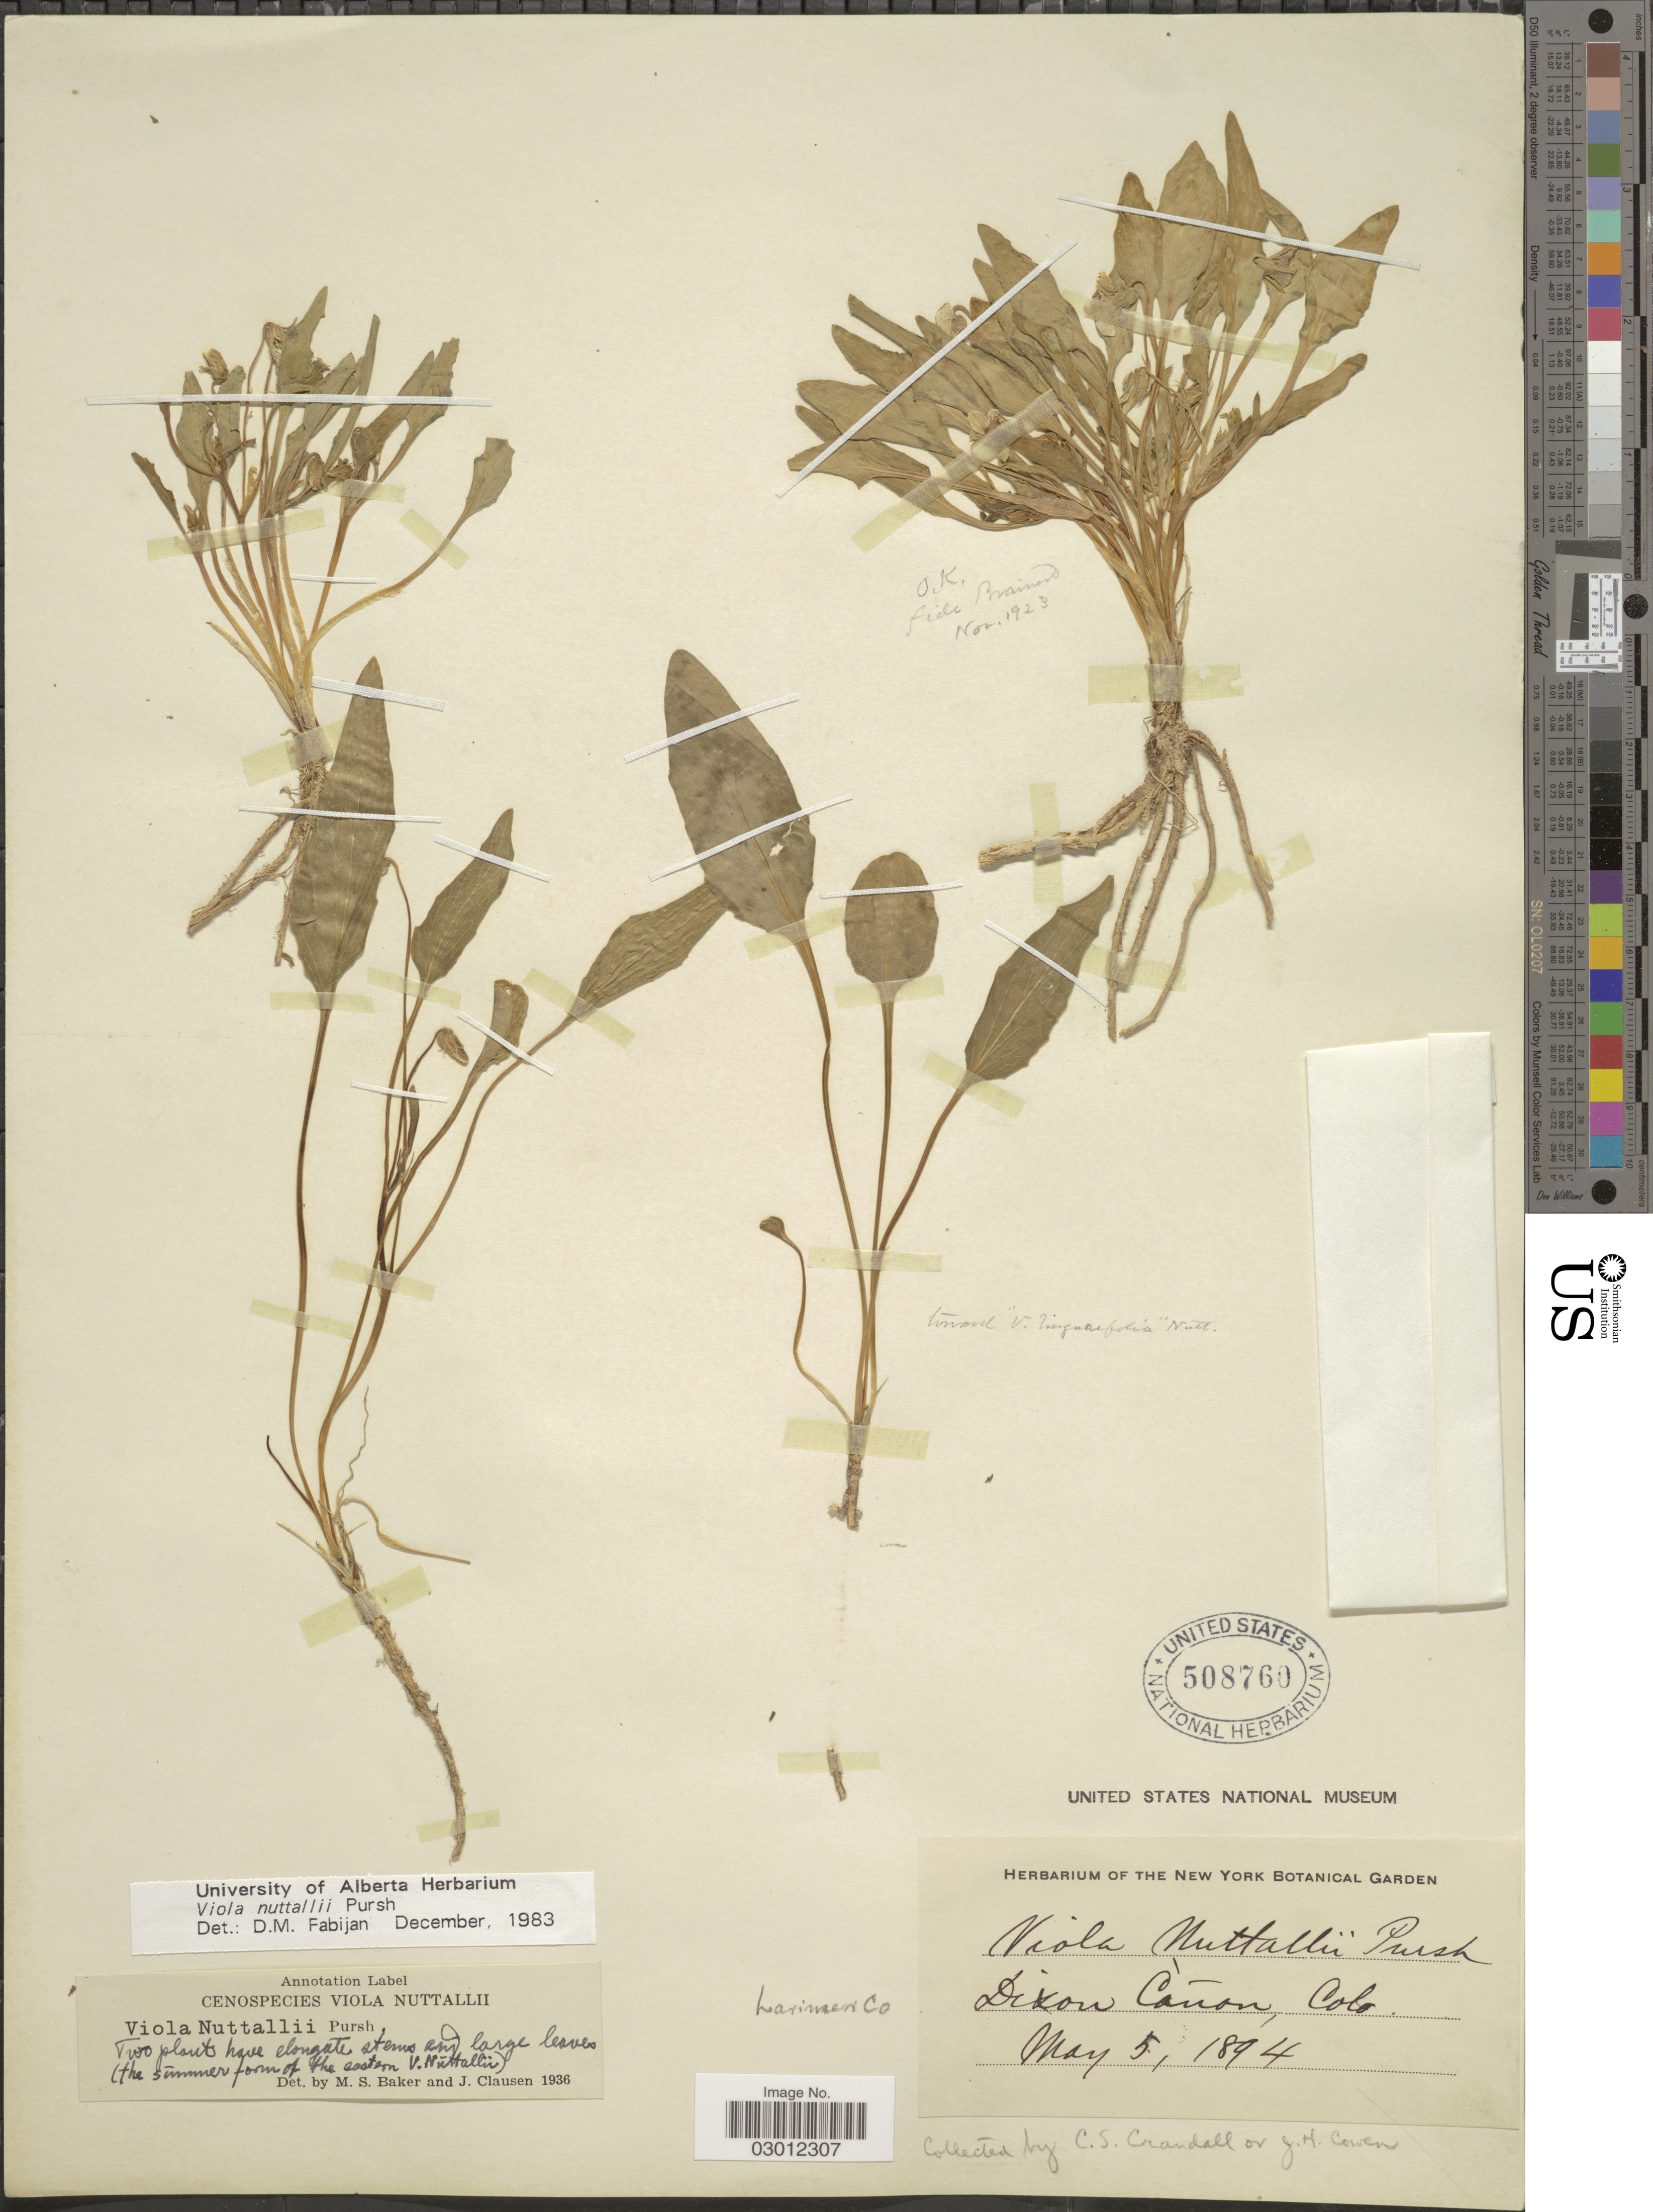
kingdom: Plantae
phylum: Tracheophyta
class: Magnoliopsida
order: Malpighiales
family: Violaceae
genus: Viola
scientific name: Viola nuttallii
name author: Pursh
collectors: C. Crandall & J. H. Cowen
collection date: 1894-05-05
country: United States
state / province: Colorado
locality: Larimer Co. Dixon Cañon.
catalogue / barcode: US 508760